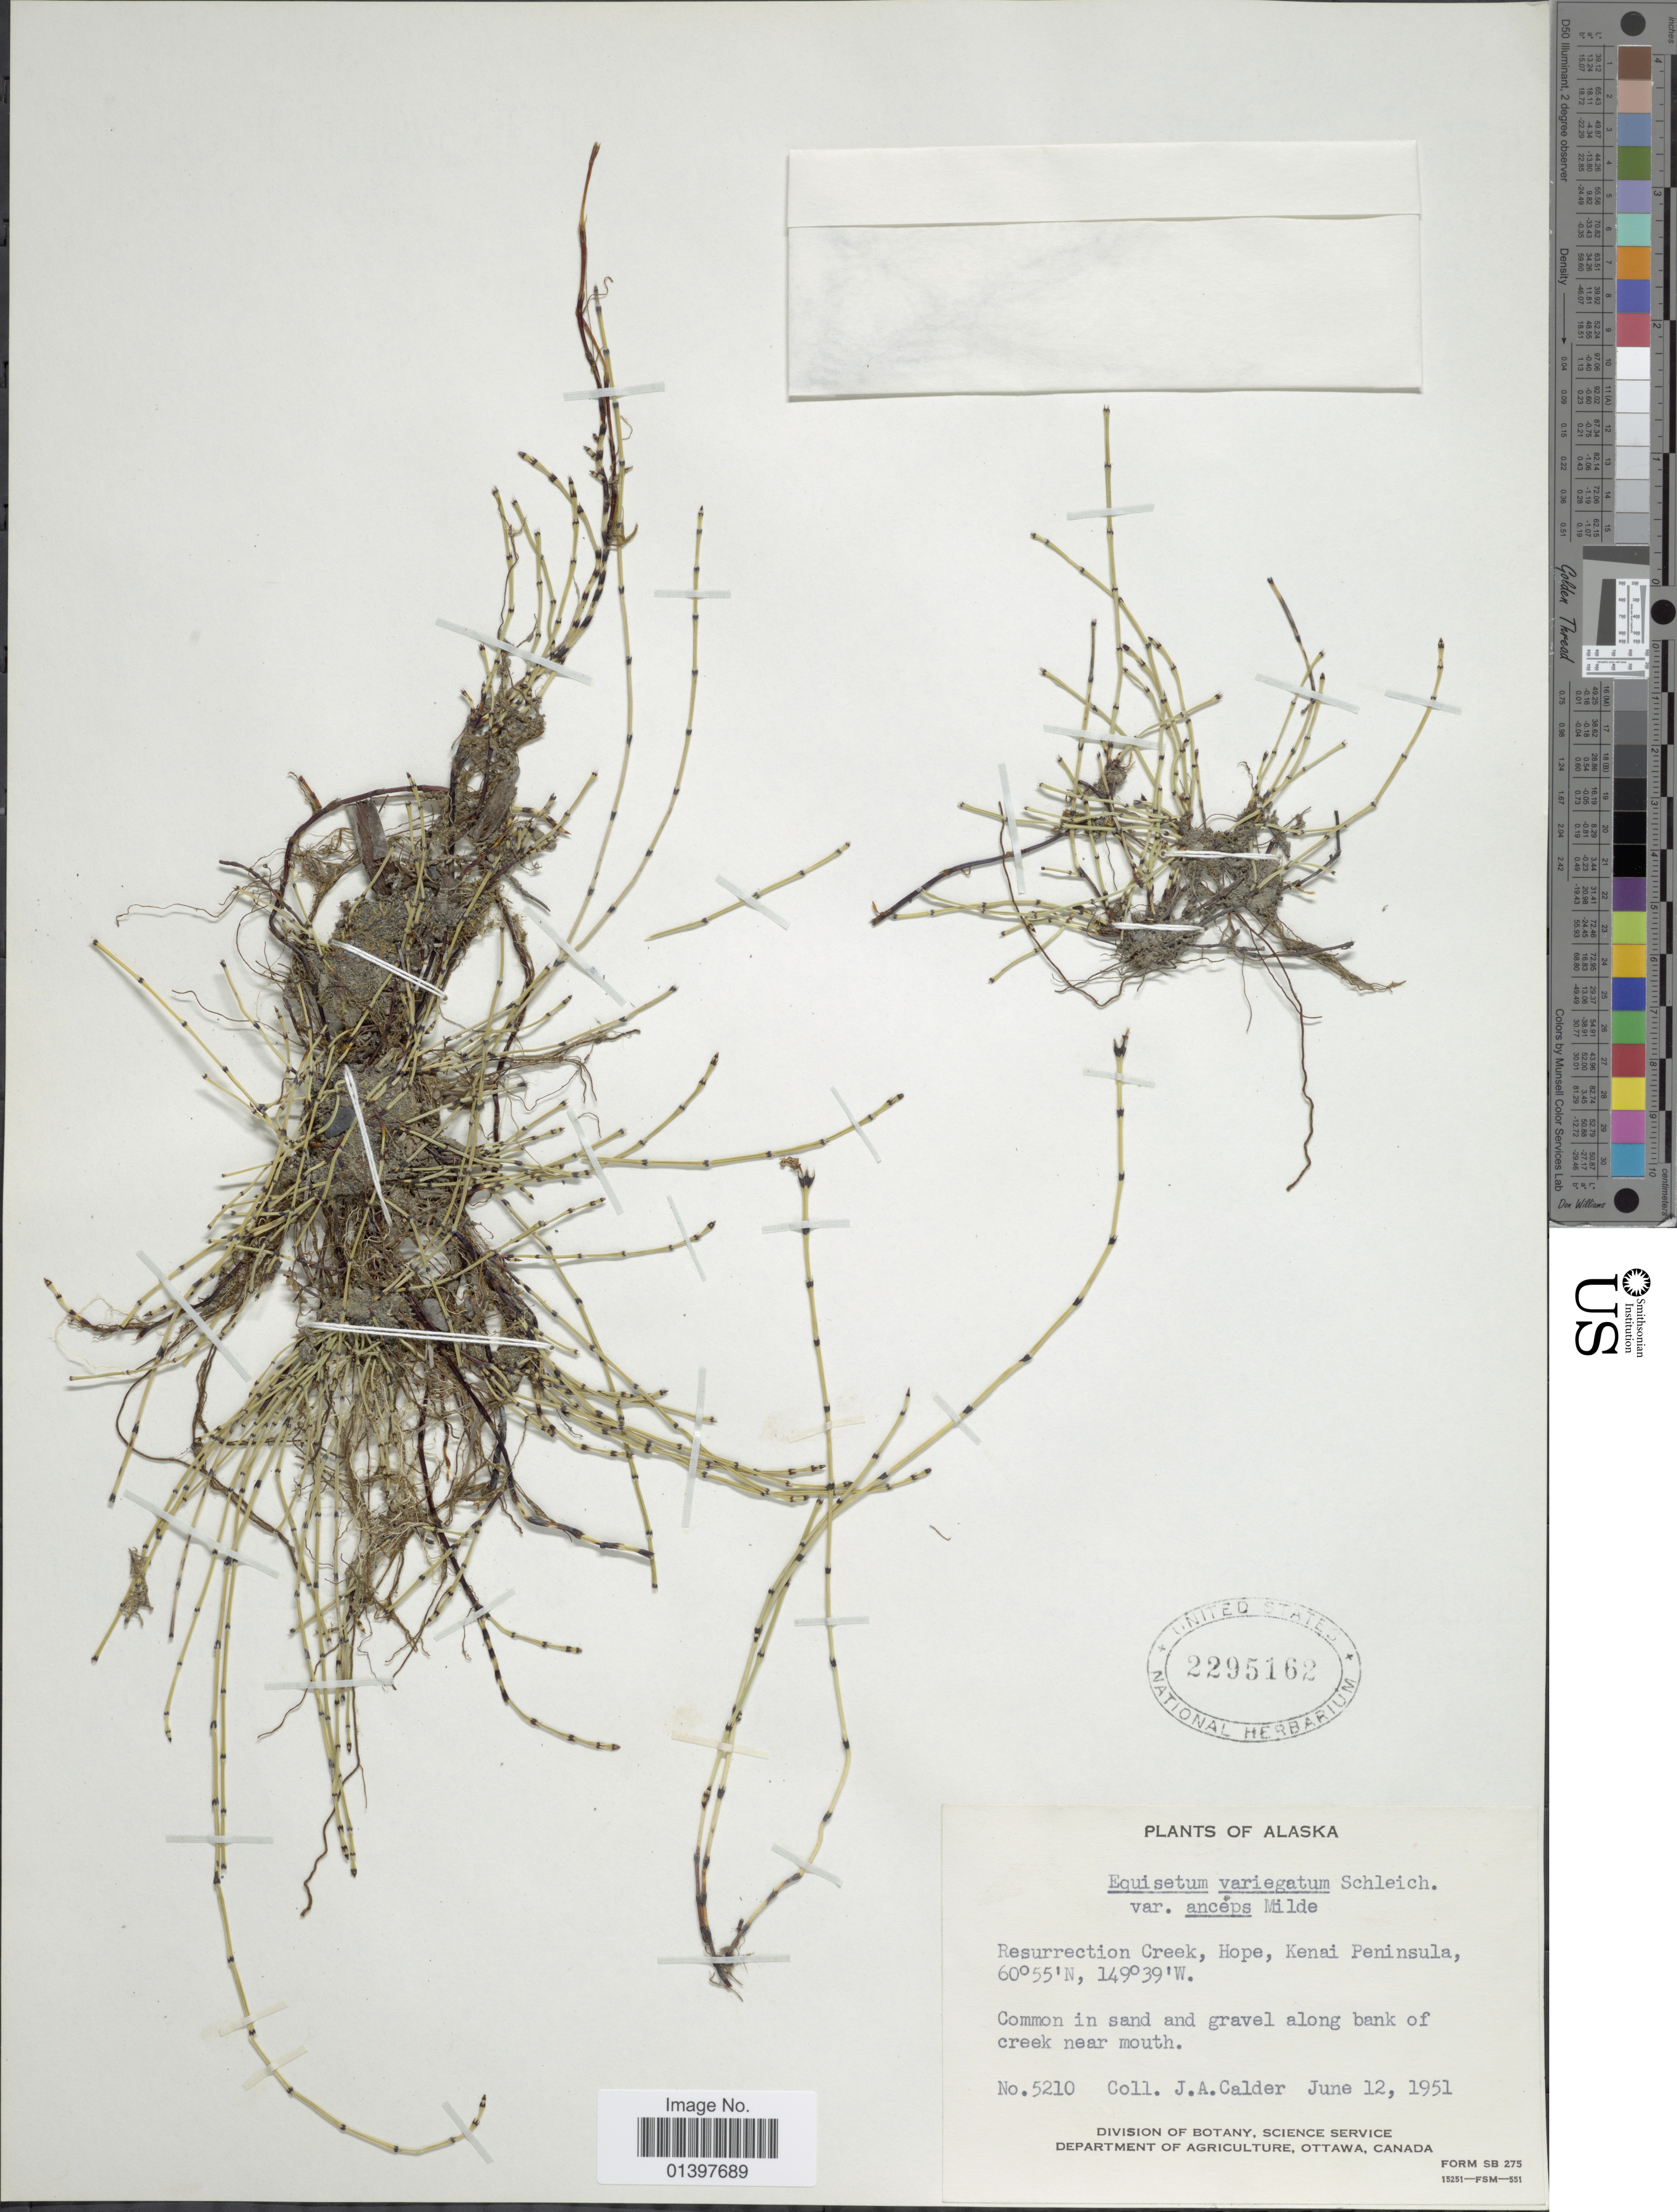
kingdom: Plantae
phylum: Tracheophyta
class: Polypodiopsida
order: Equisetales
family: Equisetaceae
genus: Equisetum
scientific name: Equisetum variegatum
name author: Schleich. ex F. Weber & D. Mohr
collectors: J. A. Calder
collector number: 5210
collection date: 1951-06-12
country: United States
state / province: Alaska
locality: Ressurection Creek, Hope, Kenai Peninsula, common in sand and gravel along bank of creek near mouth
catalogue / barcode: US 2295162